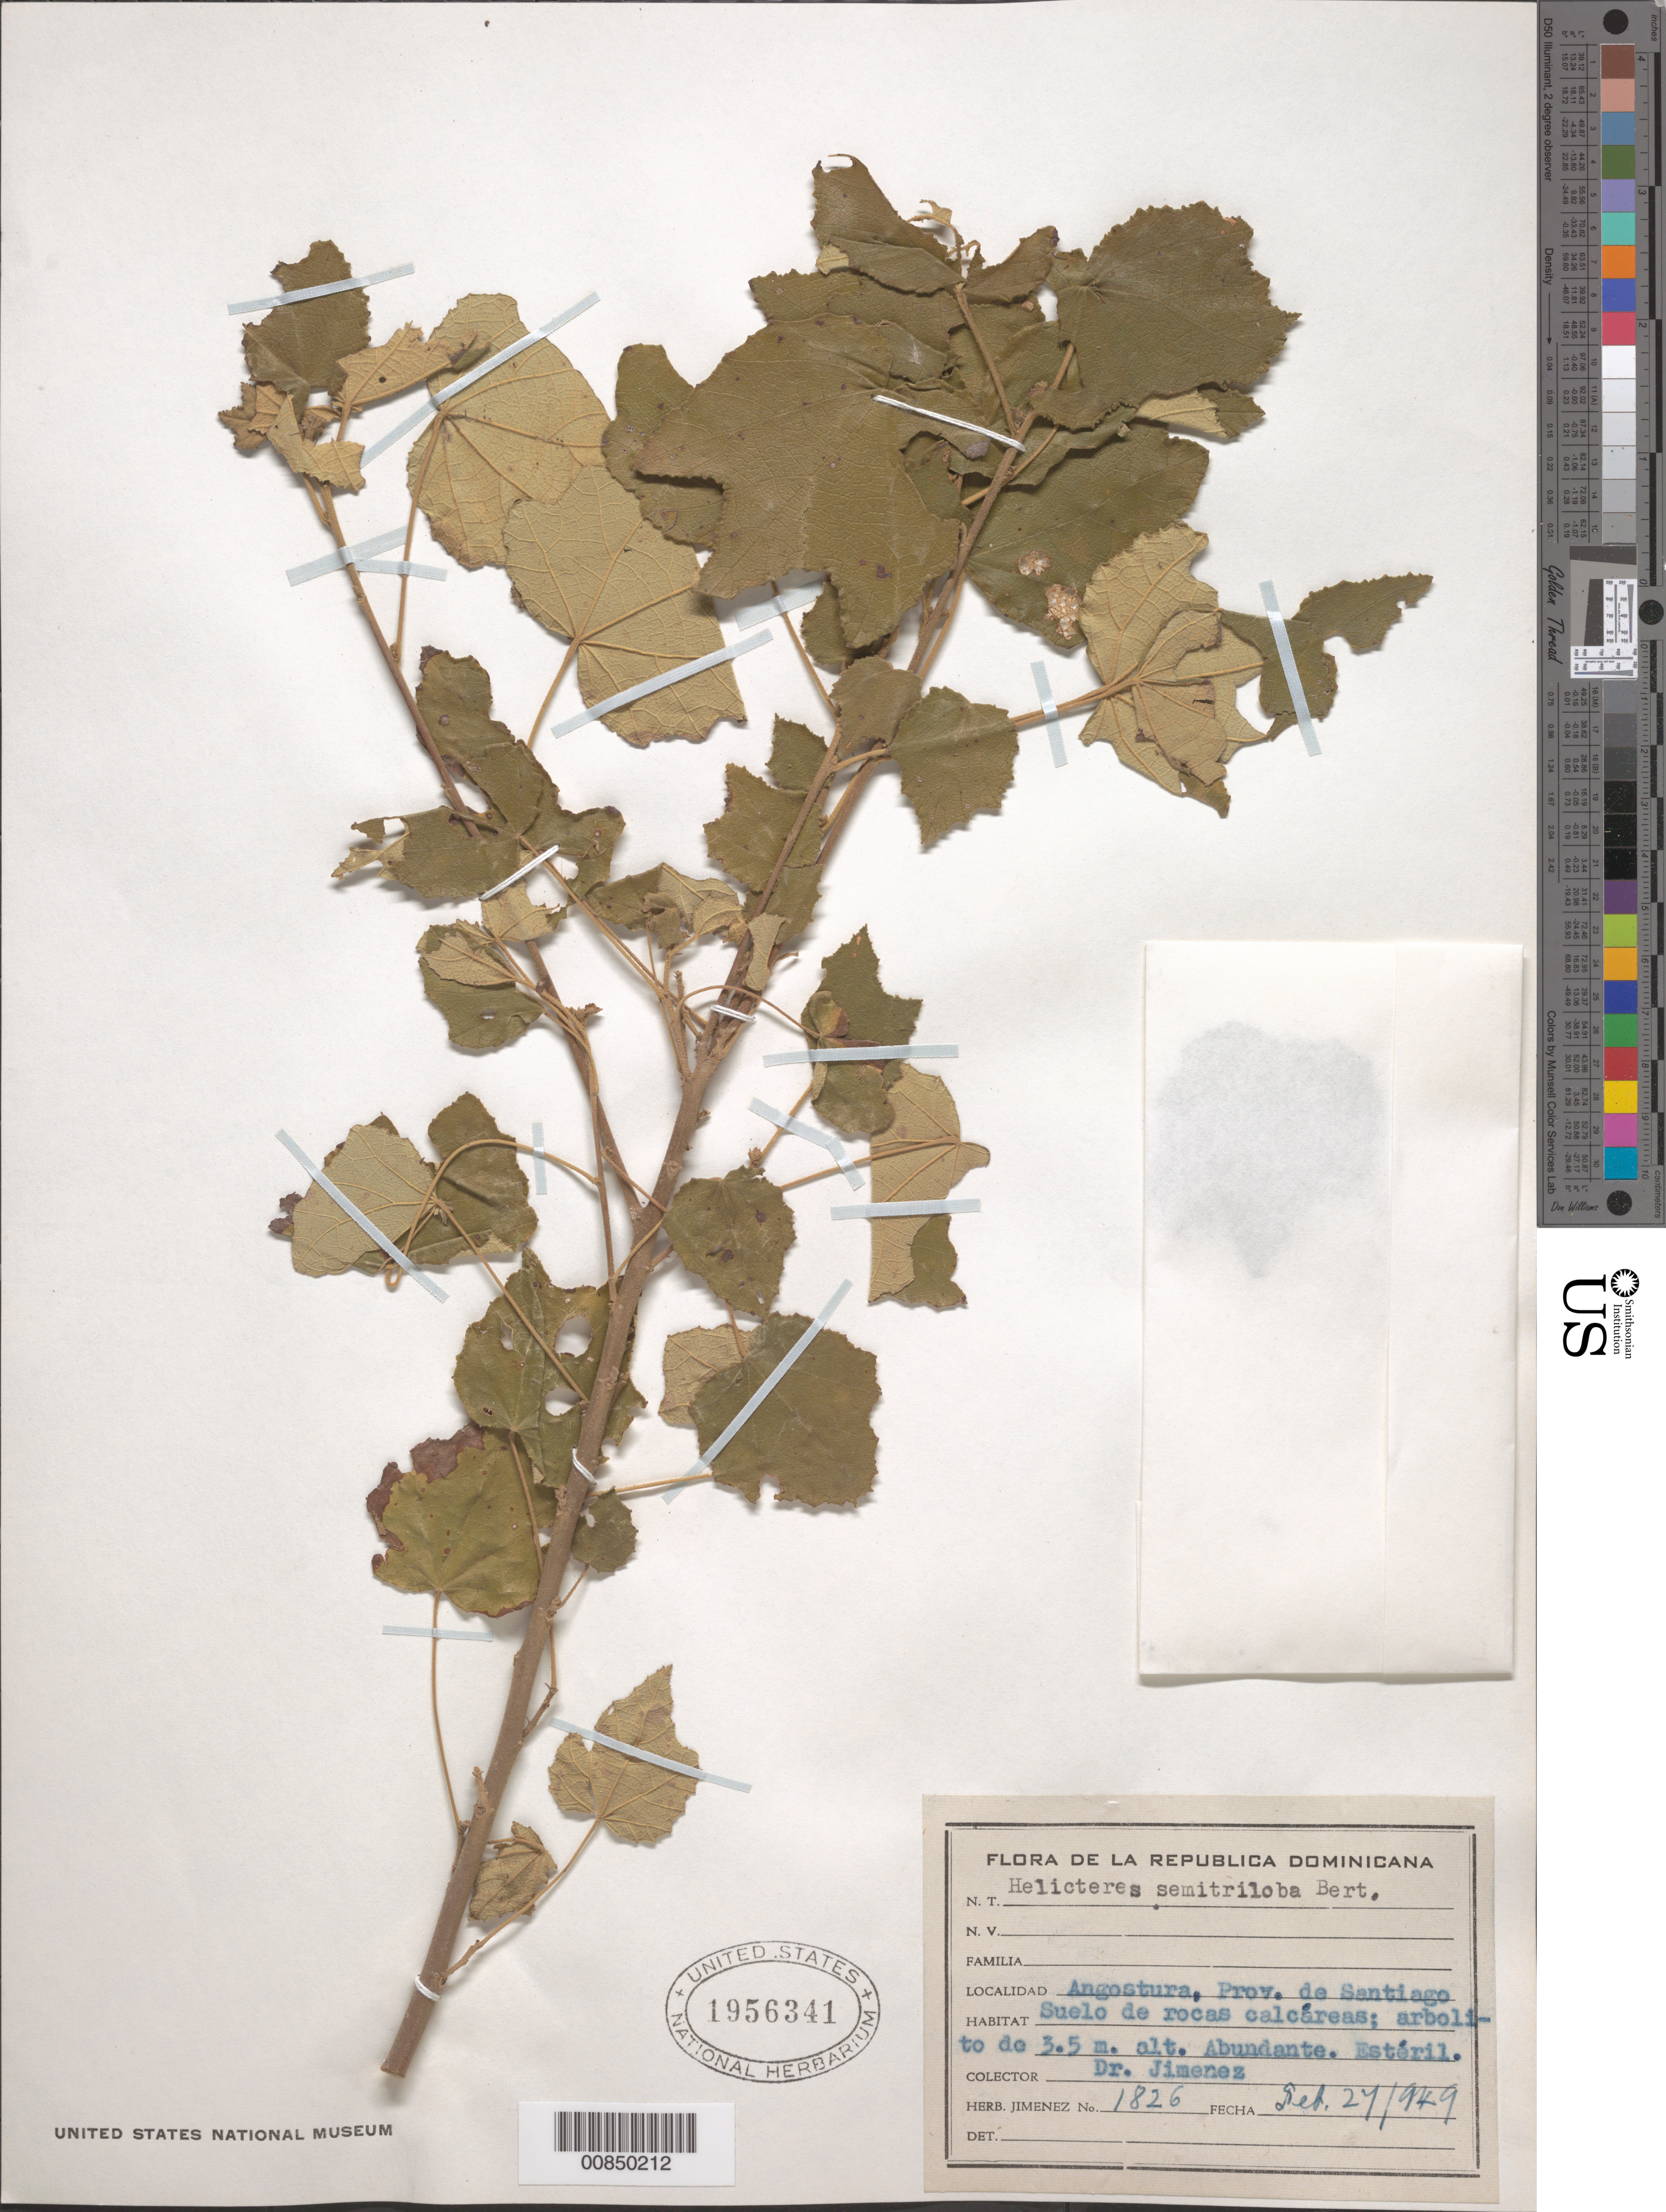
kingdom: Plantae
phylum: Tracheophyta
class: Magnoliopsida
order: Malvales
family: Malvaceae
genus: Helicteres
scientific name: Helicteres semitriloba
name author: Bertero ex DC.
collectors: J. J. Jiménez Almonte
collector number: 1826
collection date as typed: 27 Sep 1949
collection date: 1949-09-27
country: Dominican Republic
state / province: Santiago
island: Hispaniola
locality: Angostura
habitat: Suelo de rocas calcáreas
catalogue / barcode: US 1956341